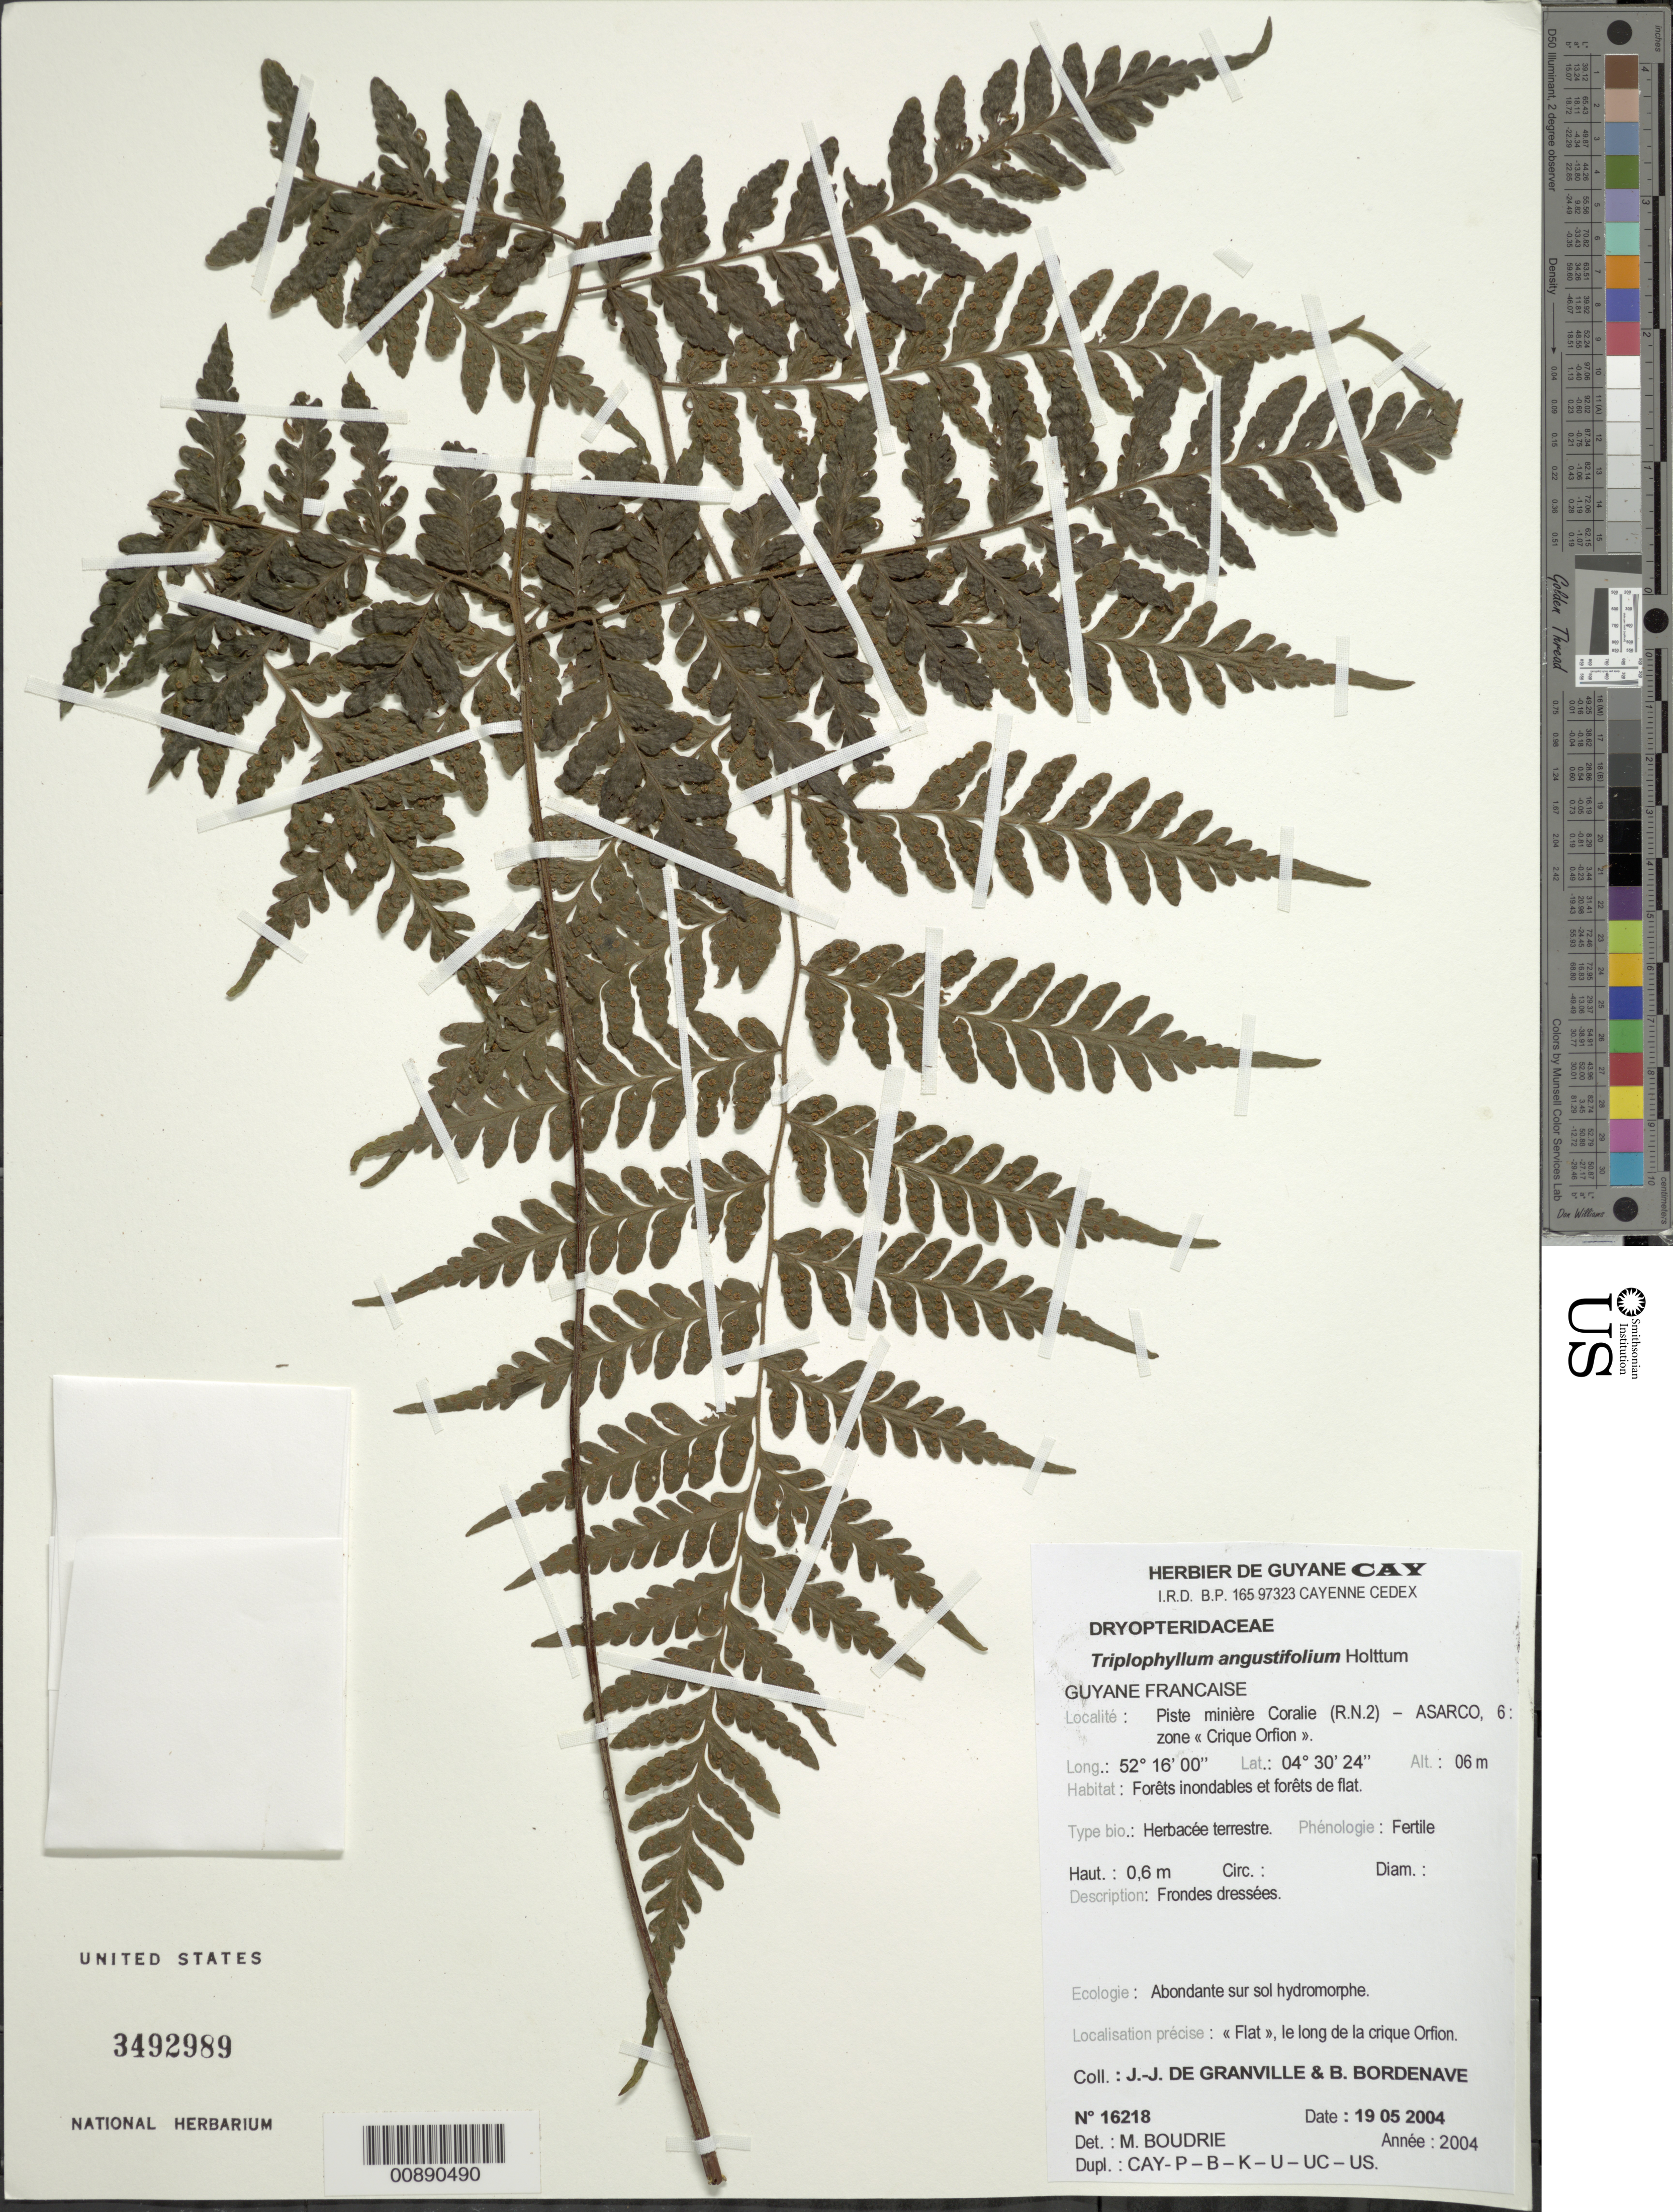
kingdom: Plantae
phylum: Tracheophyta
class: Polypodiopsida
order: Polypodiales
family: Tectariaceae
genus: Triplophyllum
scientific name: Triplophyllum angustifolium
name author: Holttum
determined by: Boudrie, M.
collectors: J.-J. de Granville & B. Bordenave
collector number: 16218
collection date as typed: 19-May-04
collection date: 2004-05-19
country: French Guiana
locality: Coralie (RN2)-ASARCO 6, zone Crique Orfion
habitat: Forêts inondables et forêts de flat; sur sol hydromorphe; flat le long de la crique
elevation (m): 6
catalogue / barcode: US 3492989